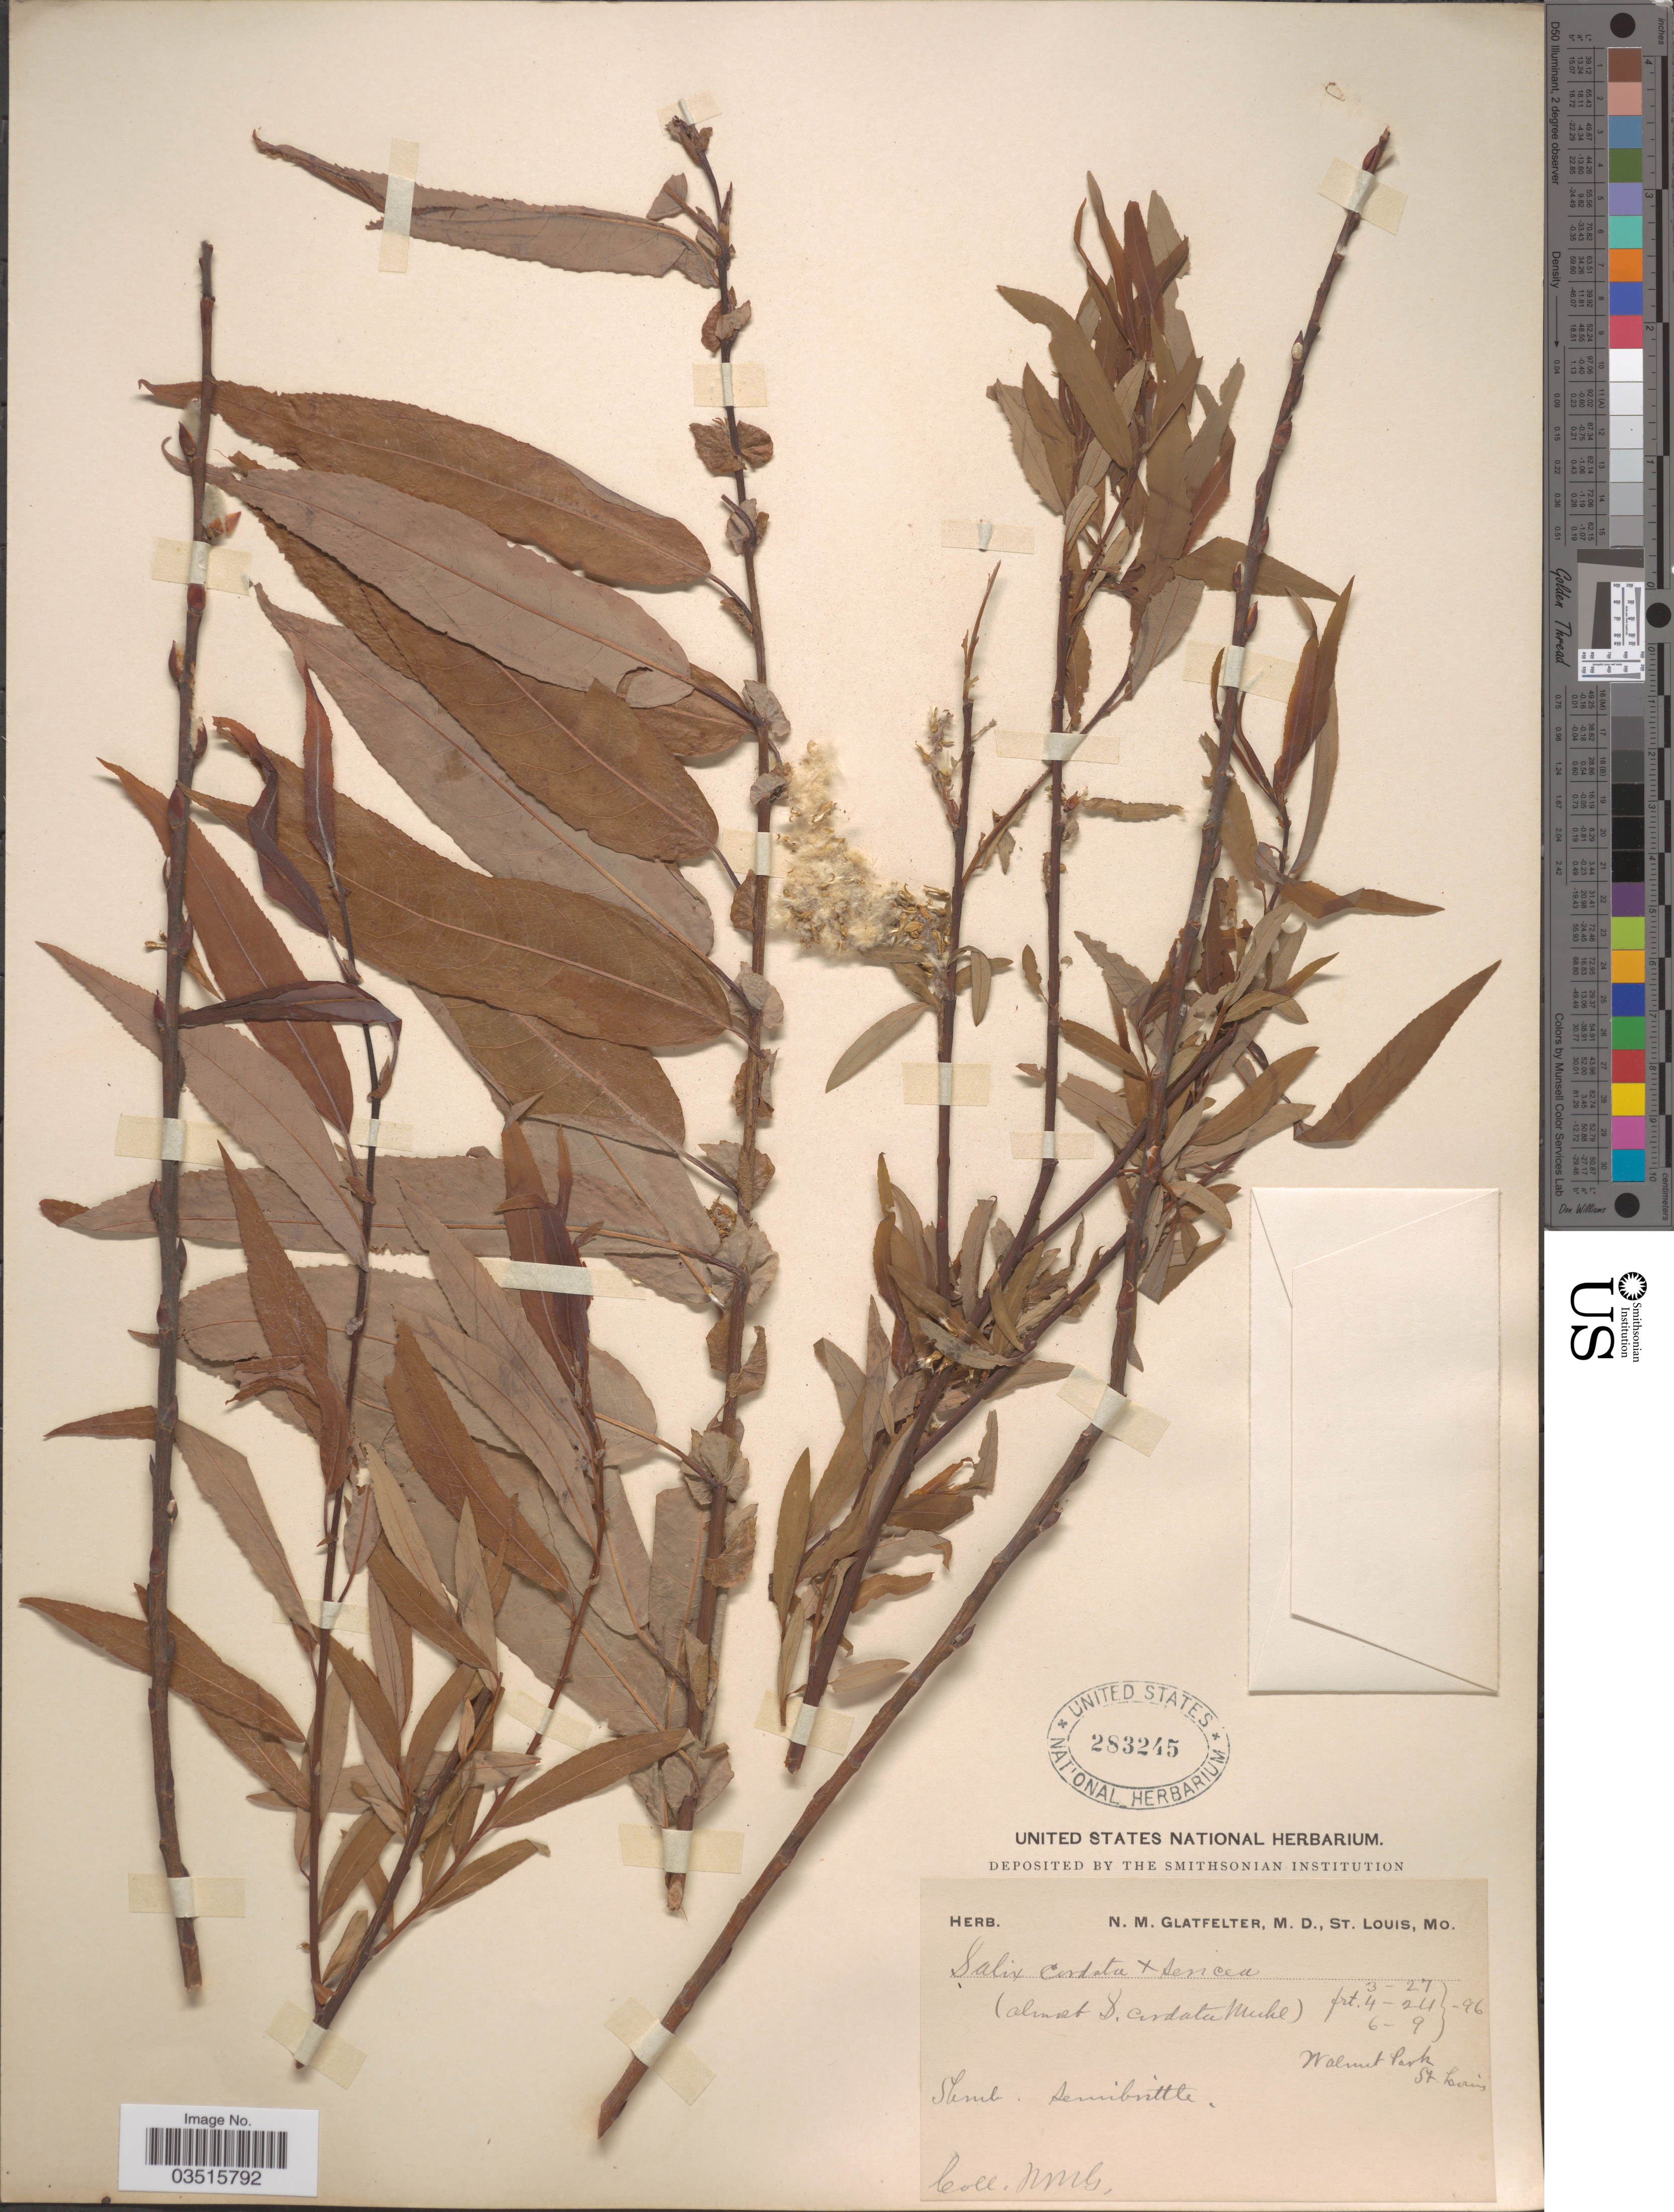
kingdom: Plantae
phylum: Tracheophyta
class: Magnoliopsida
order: Malpighiales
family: Salicaceae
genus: Salix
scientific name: Salix missouriensis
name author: Bebb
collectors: N. M. Glatfelter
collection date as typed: Transcribed d/m/y: 27/3/96 to 9/6/96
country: United States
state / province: Missouri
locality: Walnut Park. St. Louis.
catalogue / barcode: US 283245